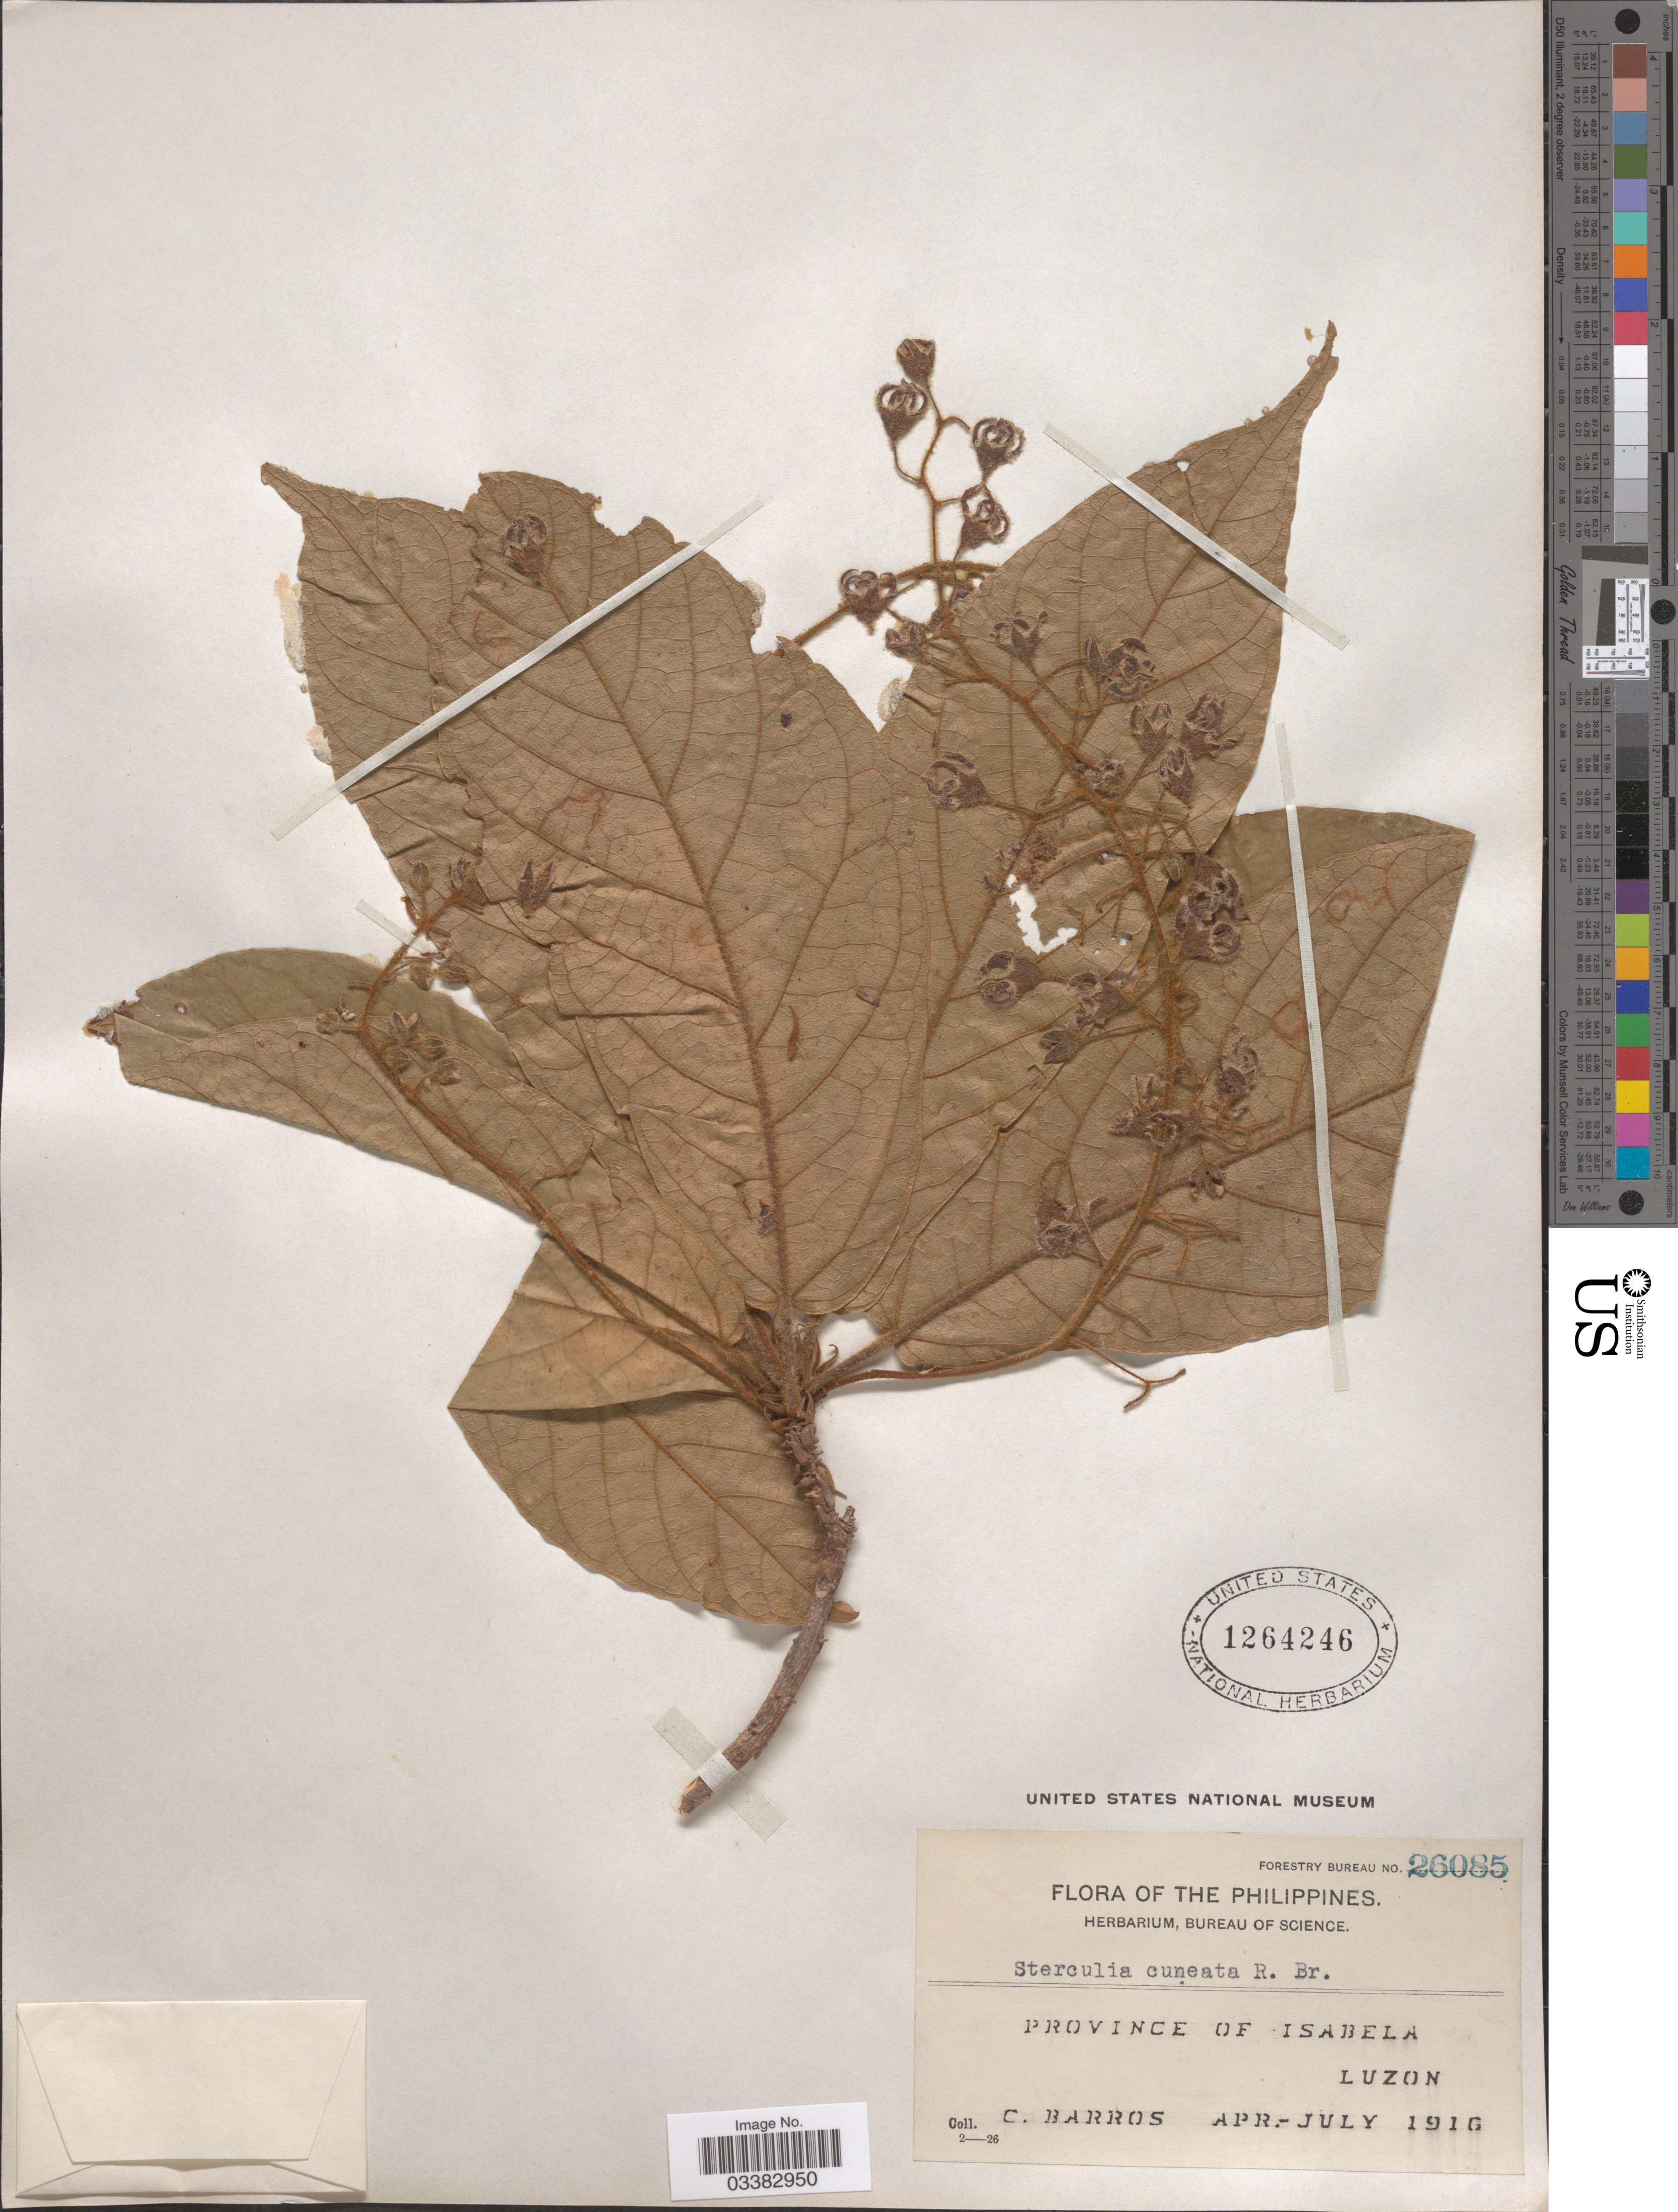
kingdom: Plantae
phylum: Tracheophyta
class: Magnoliopsida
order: Malvales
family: Malvaceae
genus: Sterculia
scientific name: Sterculia cuneata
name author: R. Br.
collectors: C. Barros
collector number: Forestry Bureau 26085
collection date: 1916-04/1916-07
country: Philippines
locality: Province of Isabela, Luzon.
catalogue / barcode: US 1264246